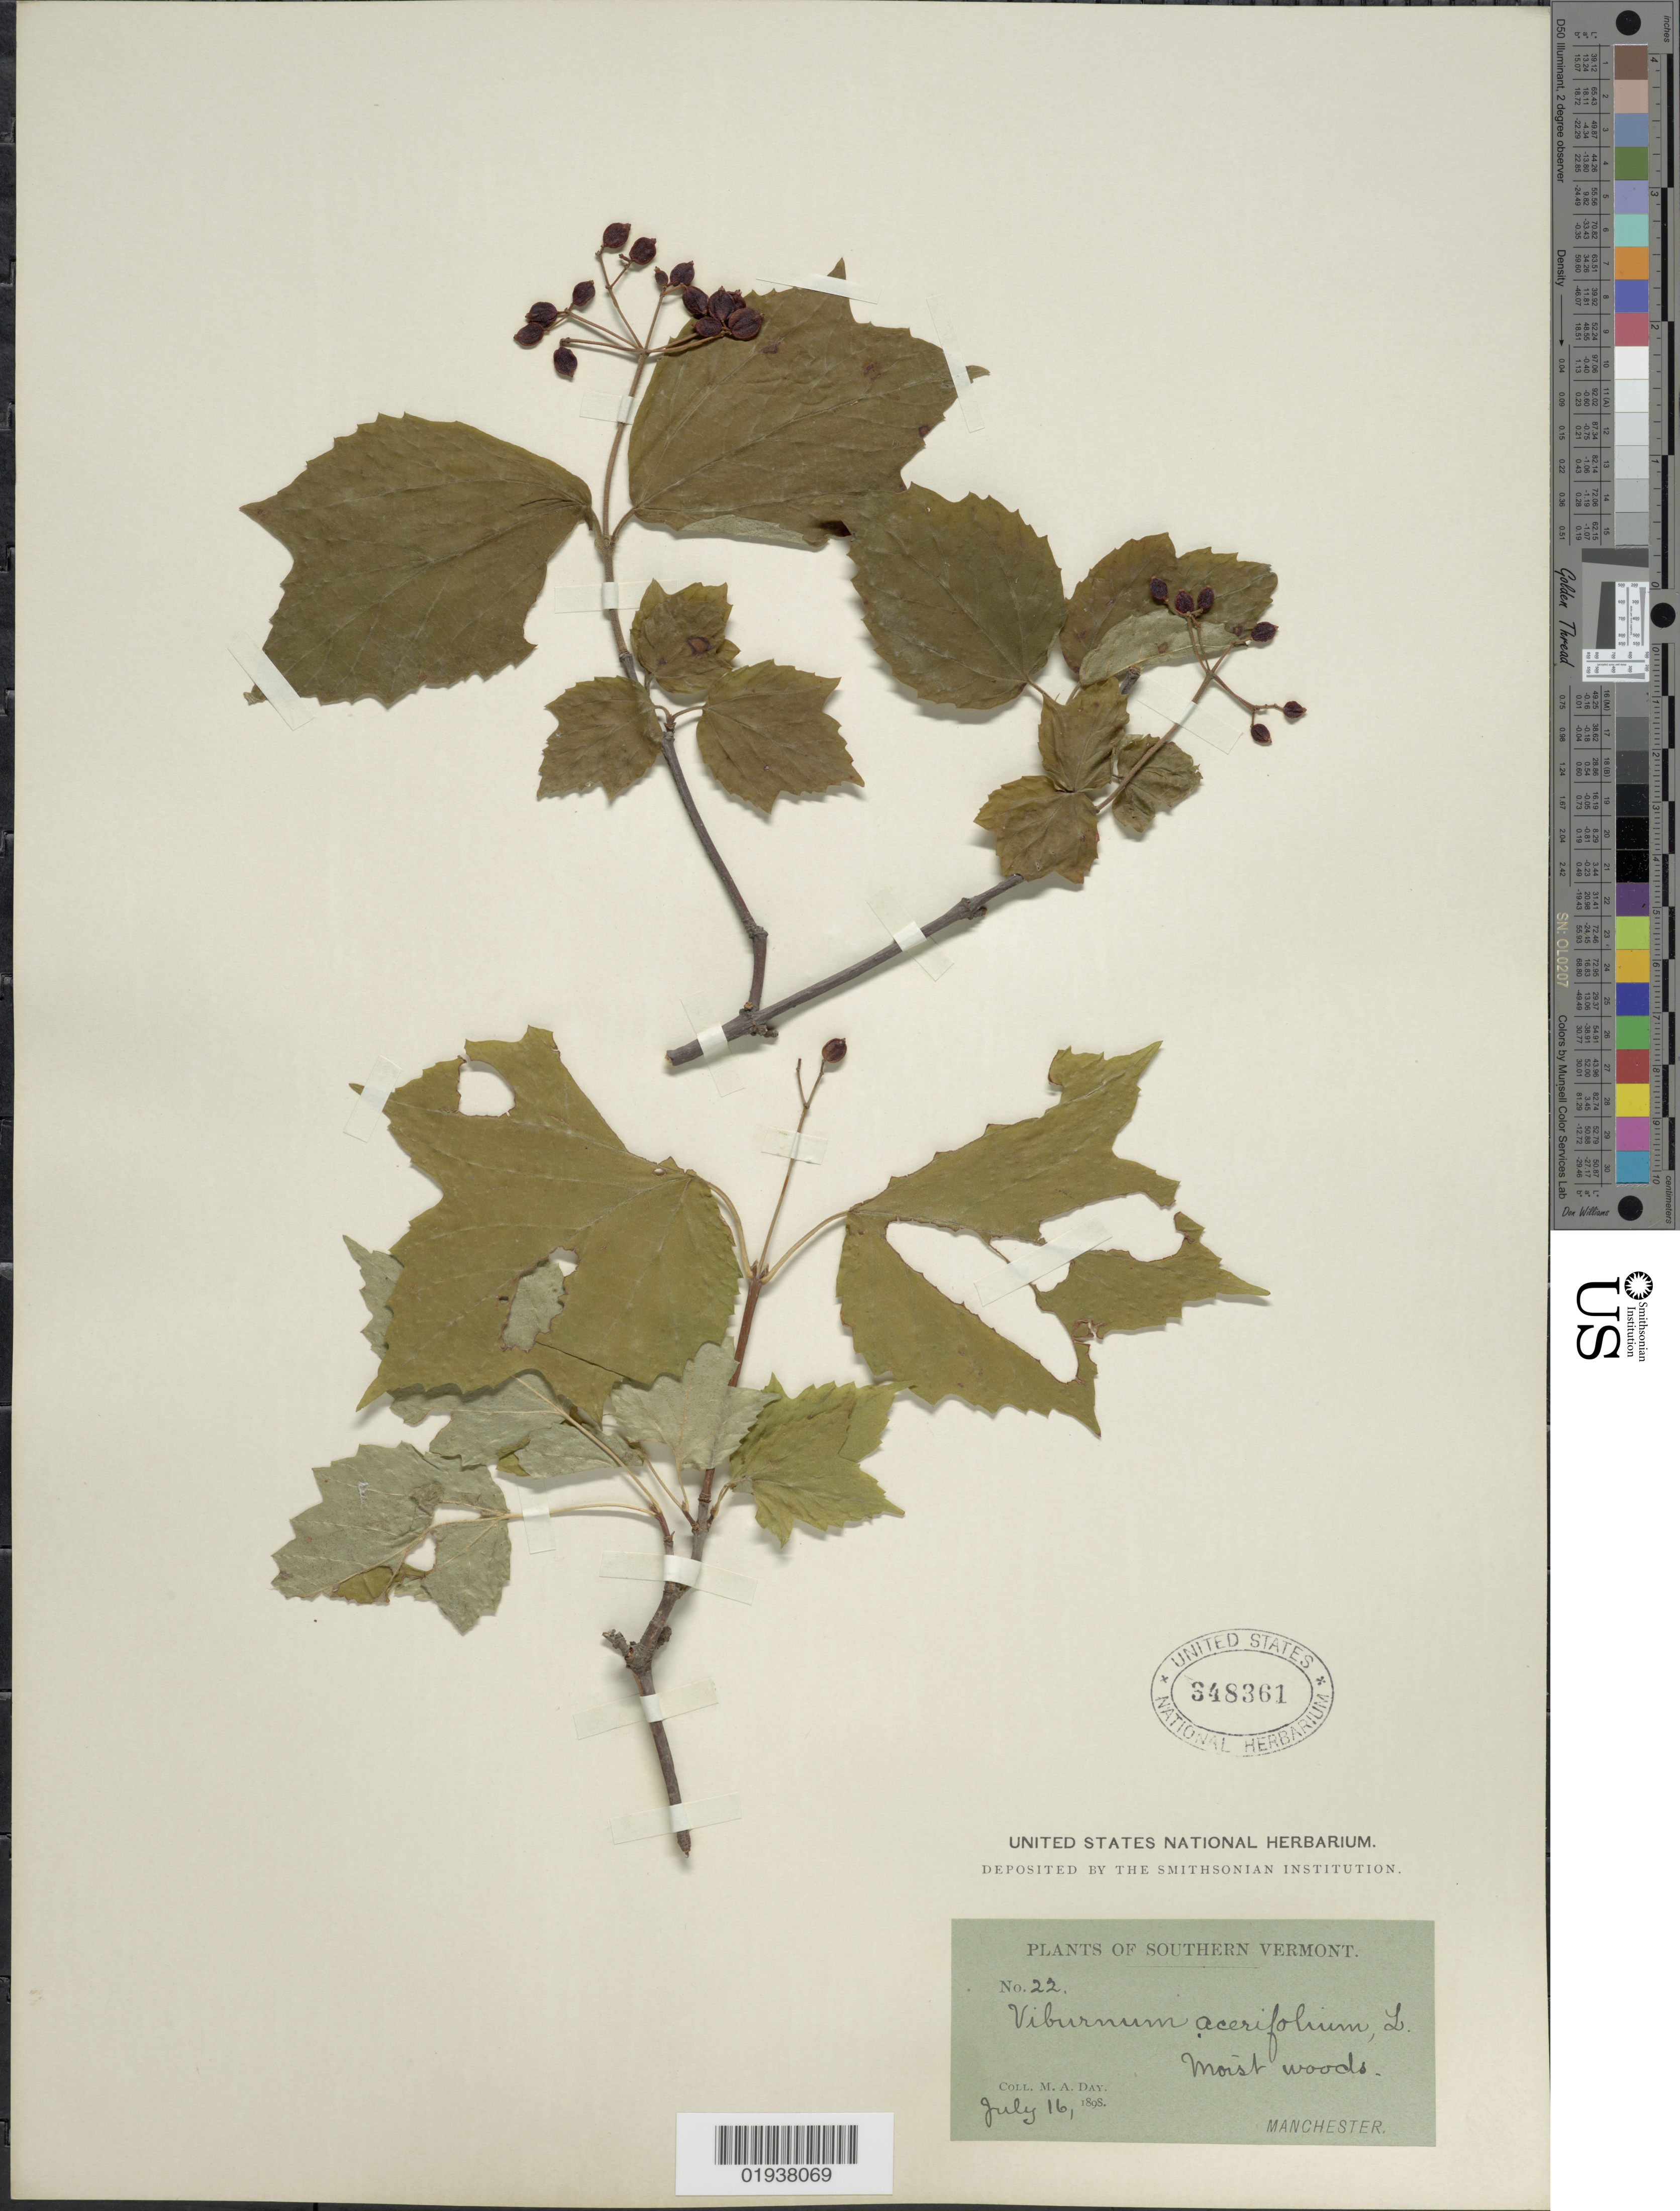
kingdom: Plantae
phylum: Tracheophyta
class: Magnoliopsida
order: Dipsacales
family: Viburnaceae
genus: Viburnum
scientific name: Viburnum acerifolium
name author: L.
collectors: M. Day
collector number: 22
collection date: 1898-07-16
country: United States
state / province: Vermont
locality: Southern Vermont. Moist woods.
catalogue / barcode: US 348361